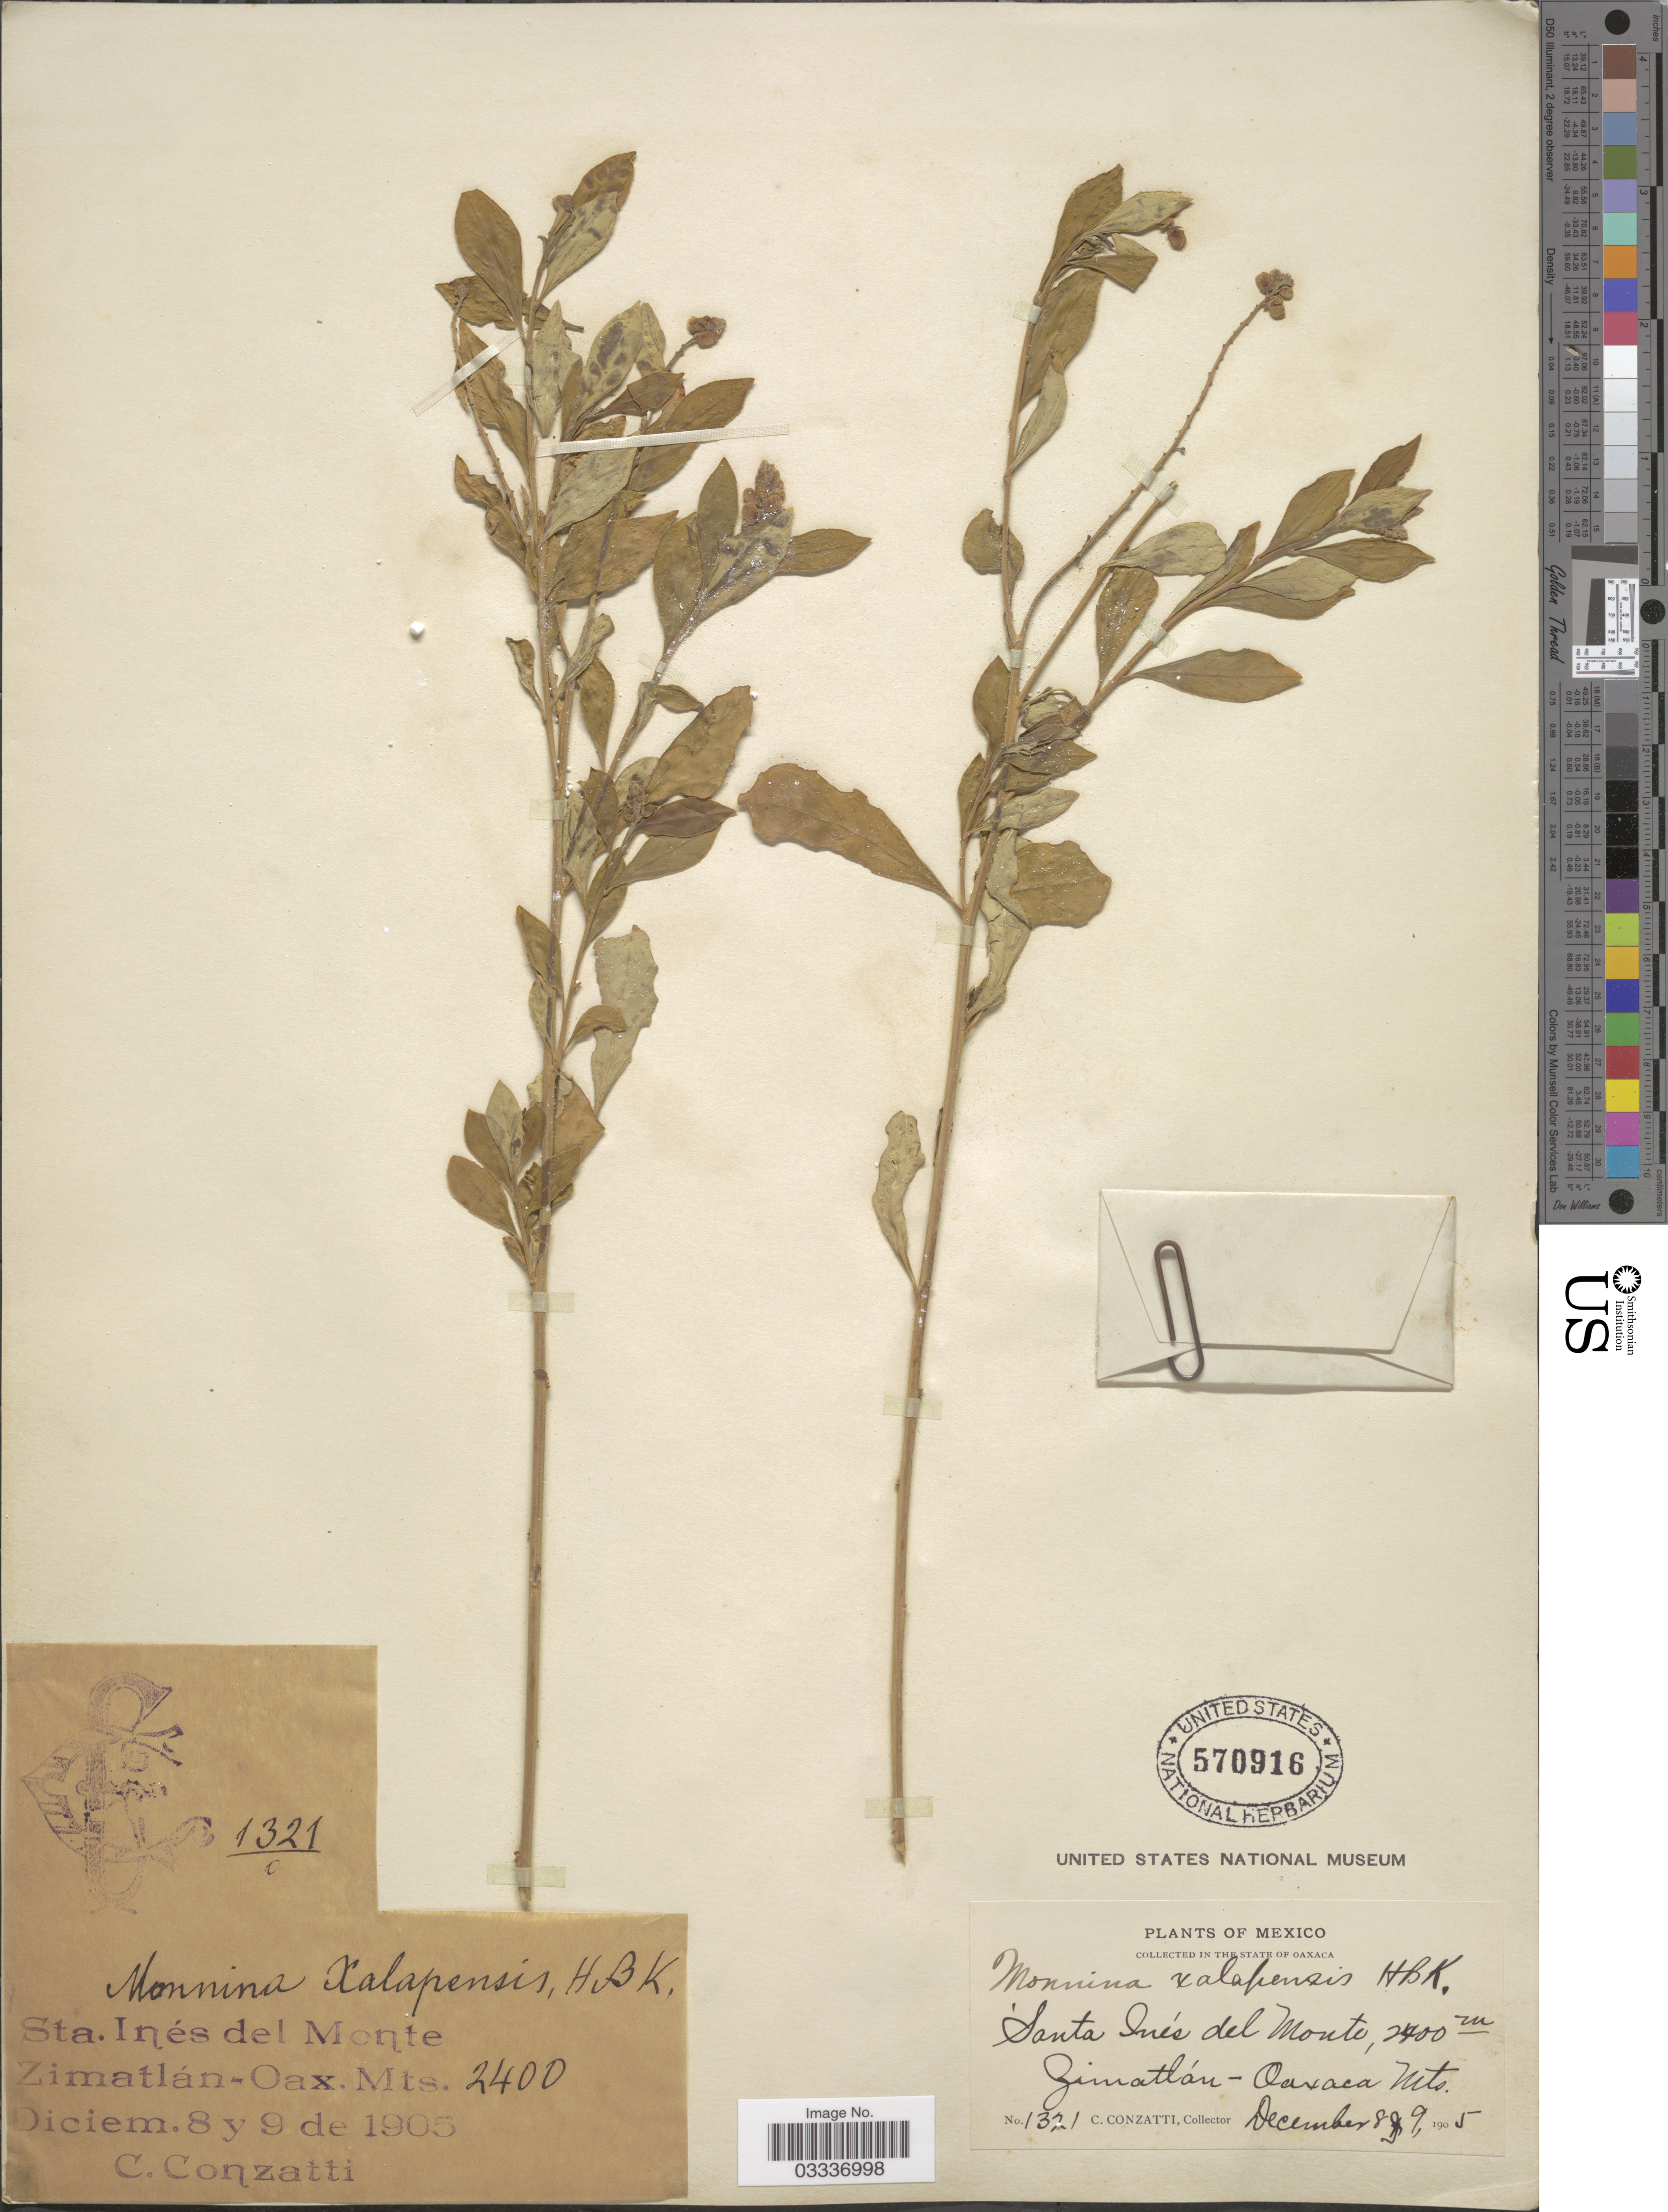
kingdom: Plantae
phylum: Tracheophyta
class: Magnoliopsida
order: Fabales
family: Polygalaceae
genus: Monnina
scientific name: Monnina xalapensis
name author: Kunth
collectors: C. Conzatti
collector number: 1321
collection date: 1905-12-08/1905-12-09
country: Mexico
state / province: Oaxaca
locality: Santa Inés del Monte. Zimatlán.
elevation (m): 2400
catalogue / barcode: US 570916